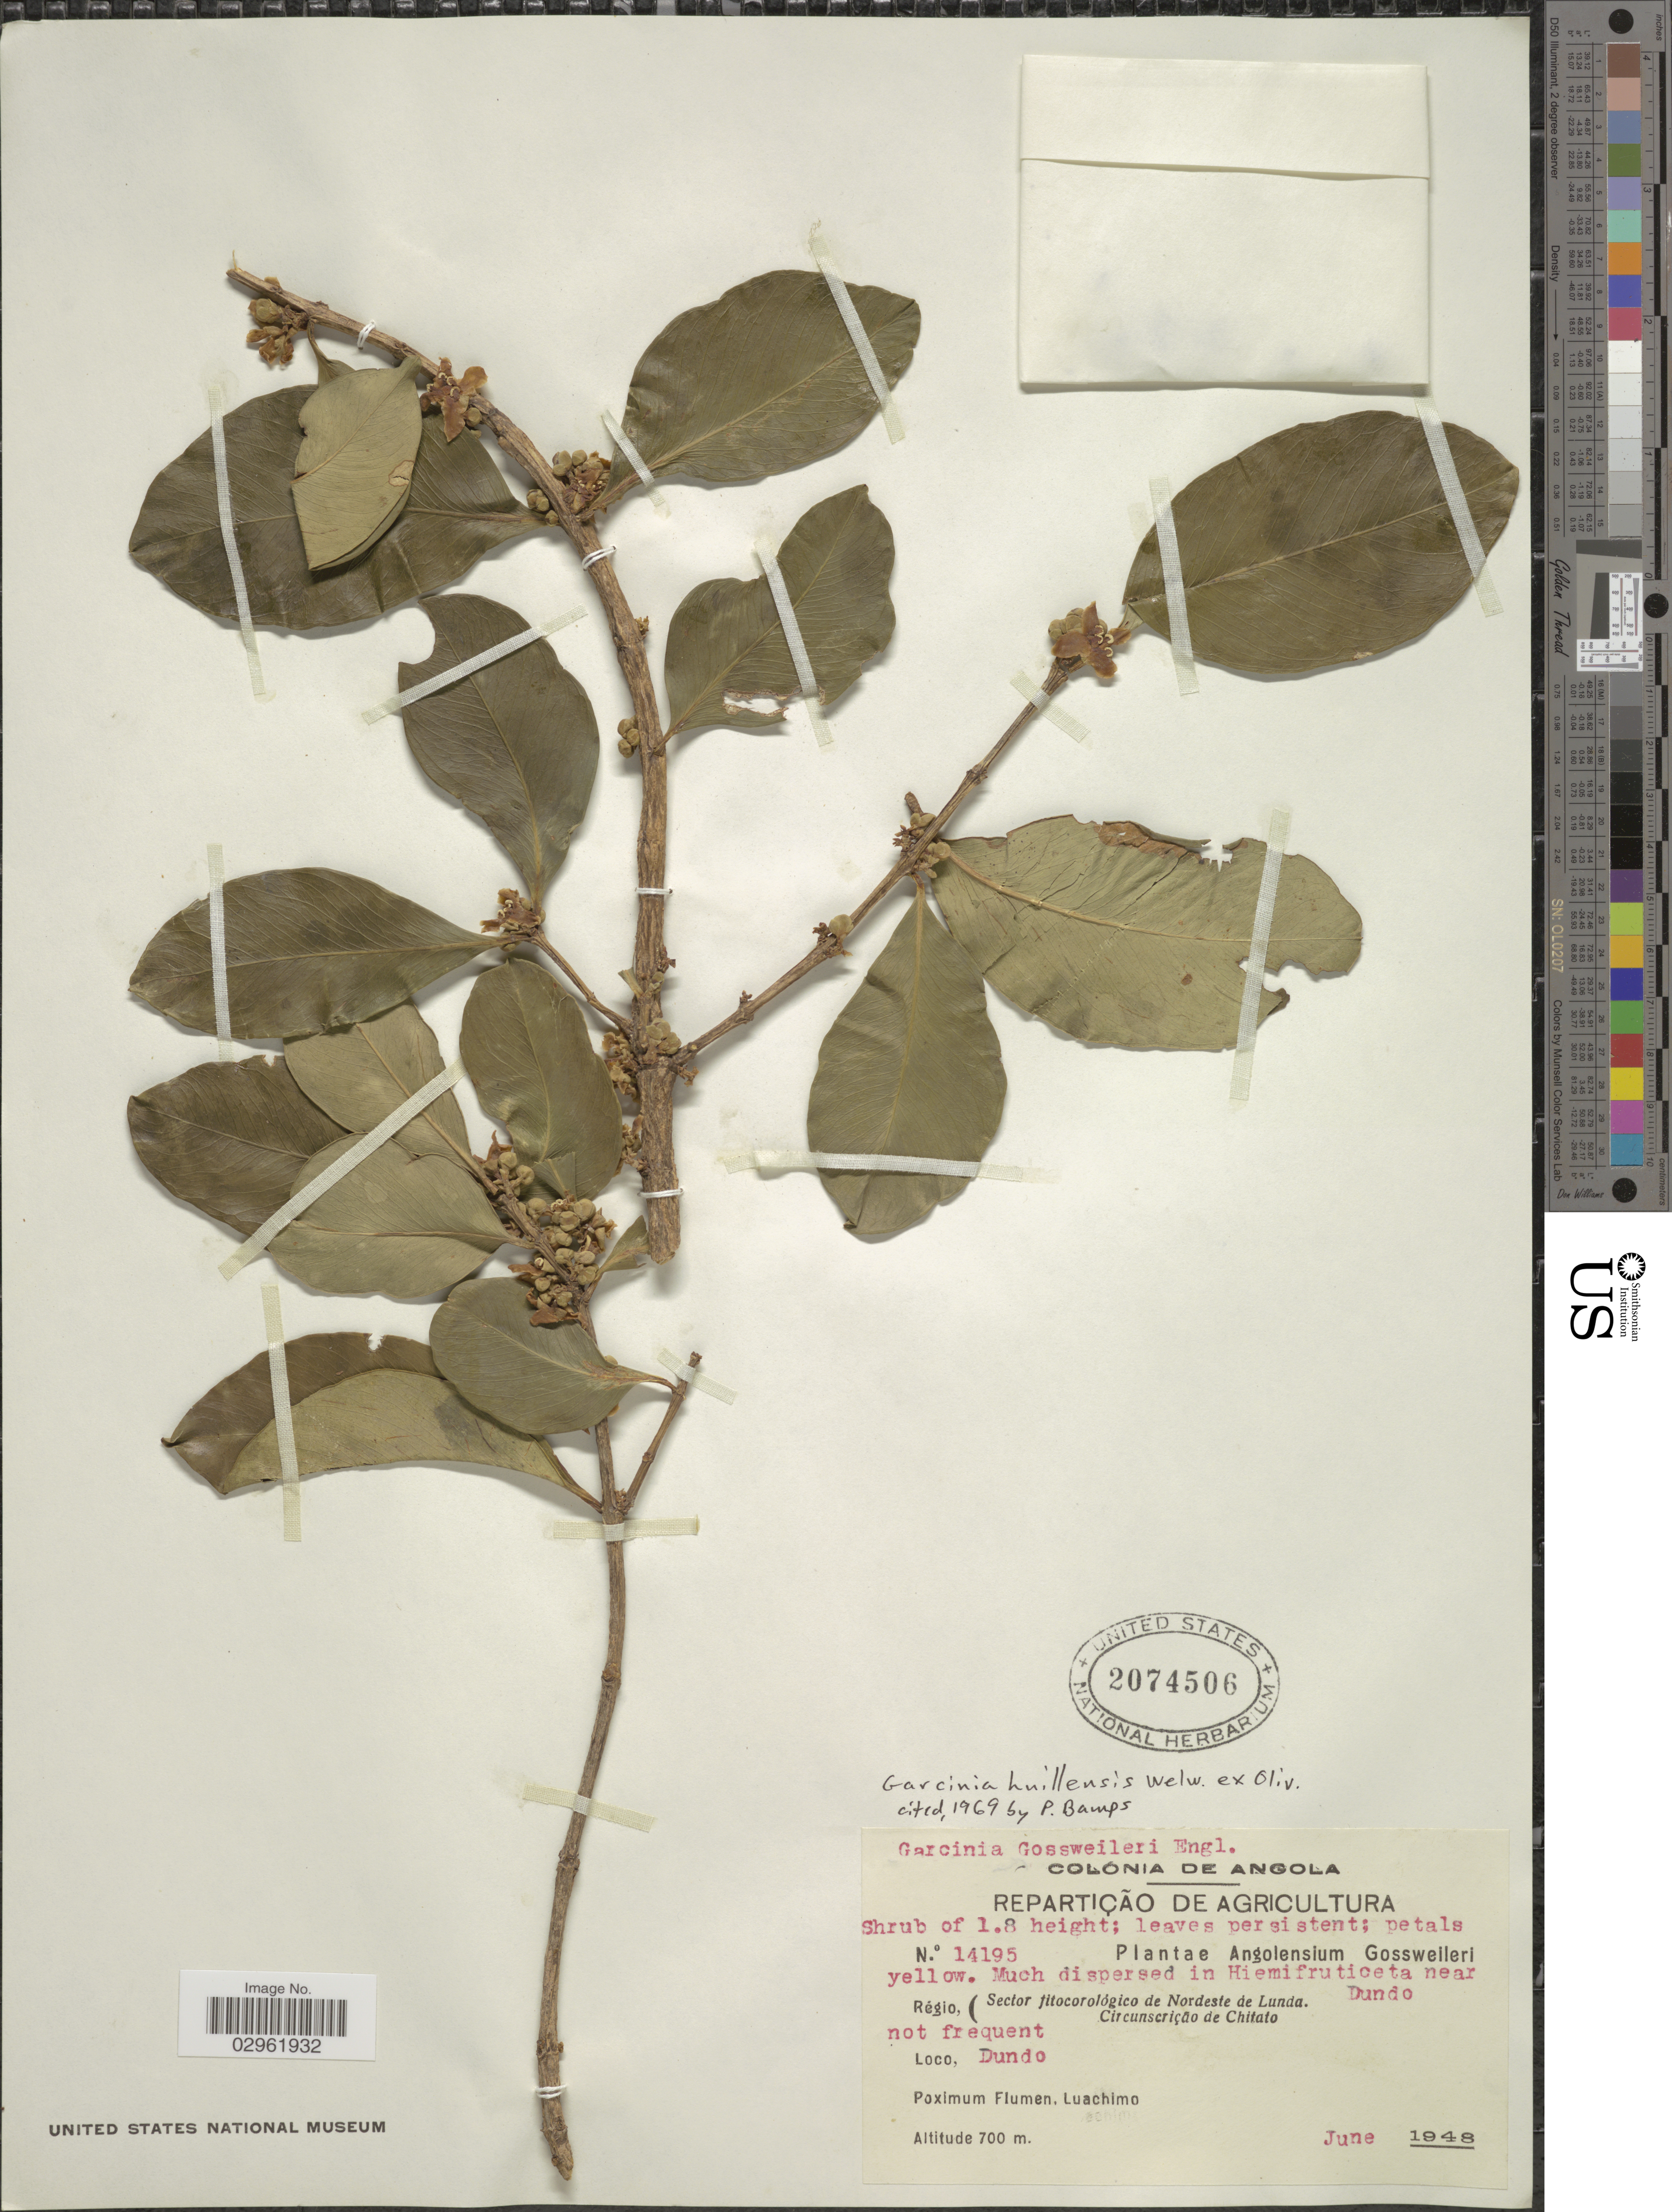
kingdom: Plantae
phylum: Tracheophyta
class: Magnoliopsida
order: Malpighiales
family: Clusiaceae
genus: Garcinia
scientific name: Garcinia huillensis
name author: Welw. ex Oliv.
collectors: -. Gossweiler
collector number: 14195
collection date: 1948-06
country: Angola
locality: Régio, (Sector fitocorológico de Nordeste de Lunda, Circunscricao de Chitato), Dundo.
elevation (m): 700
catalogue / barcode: US 2074506